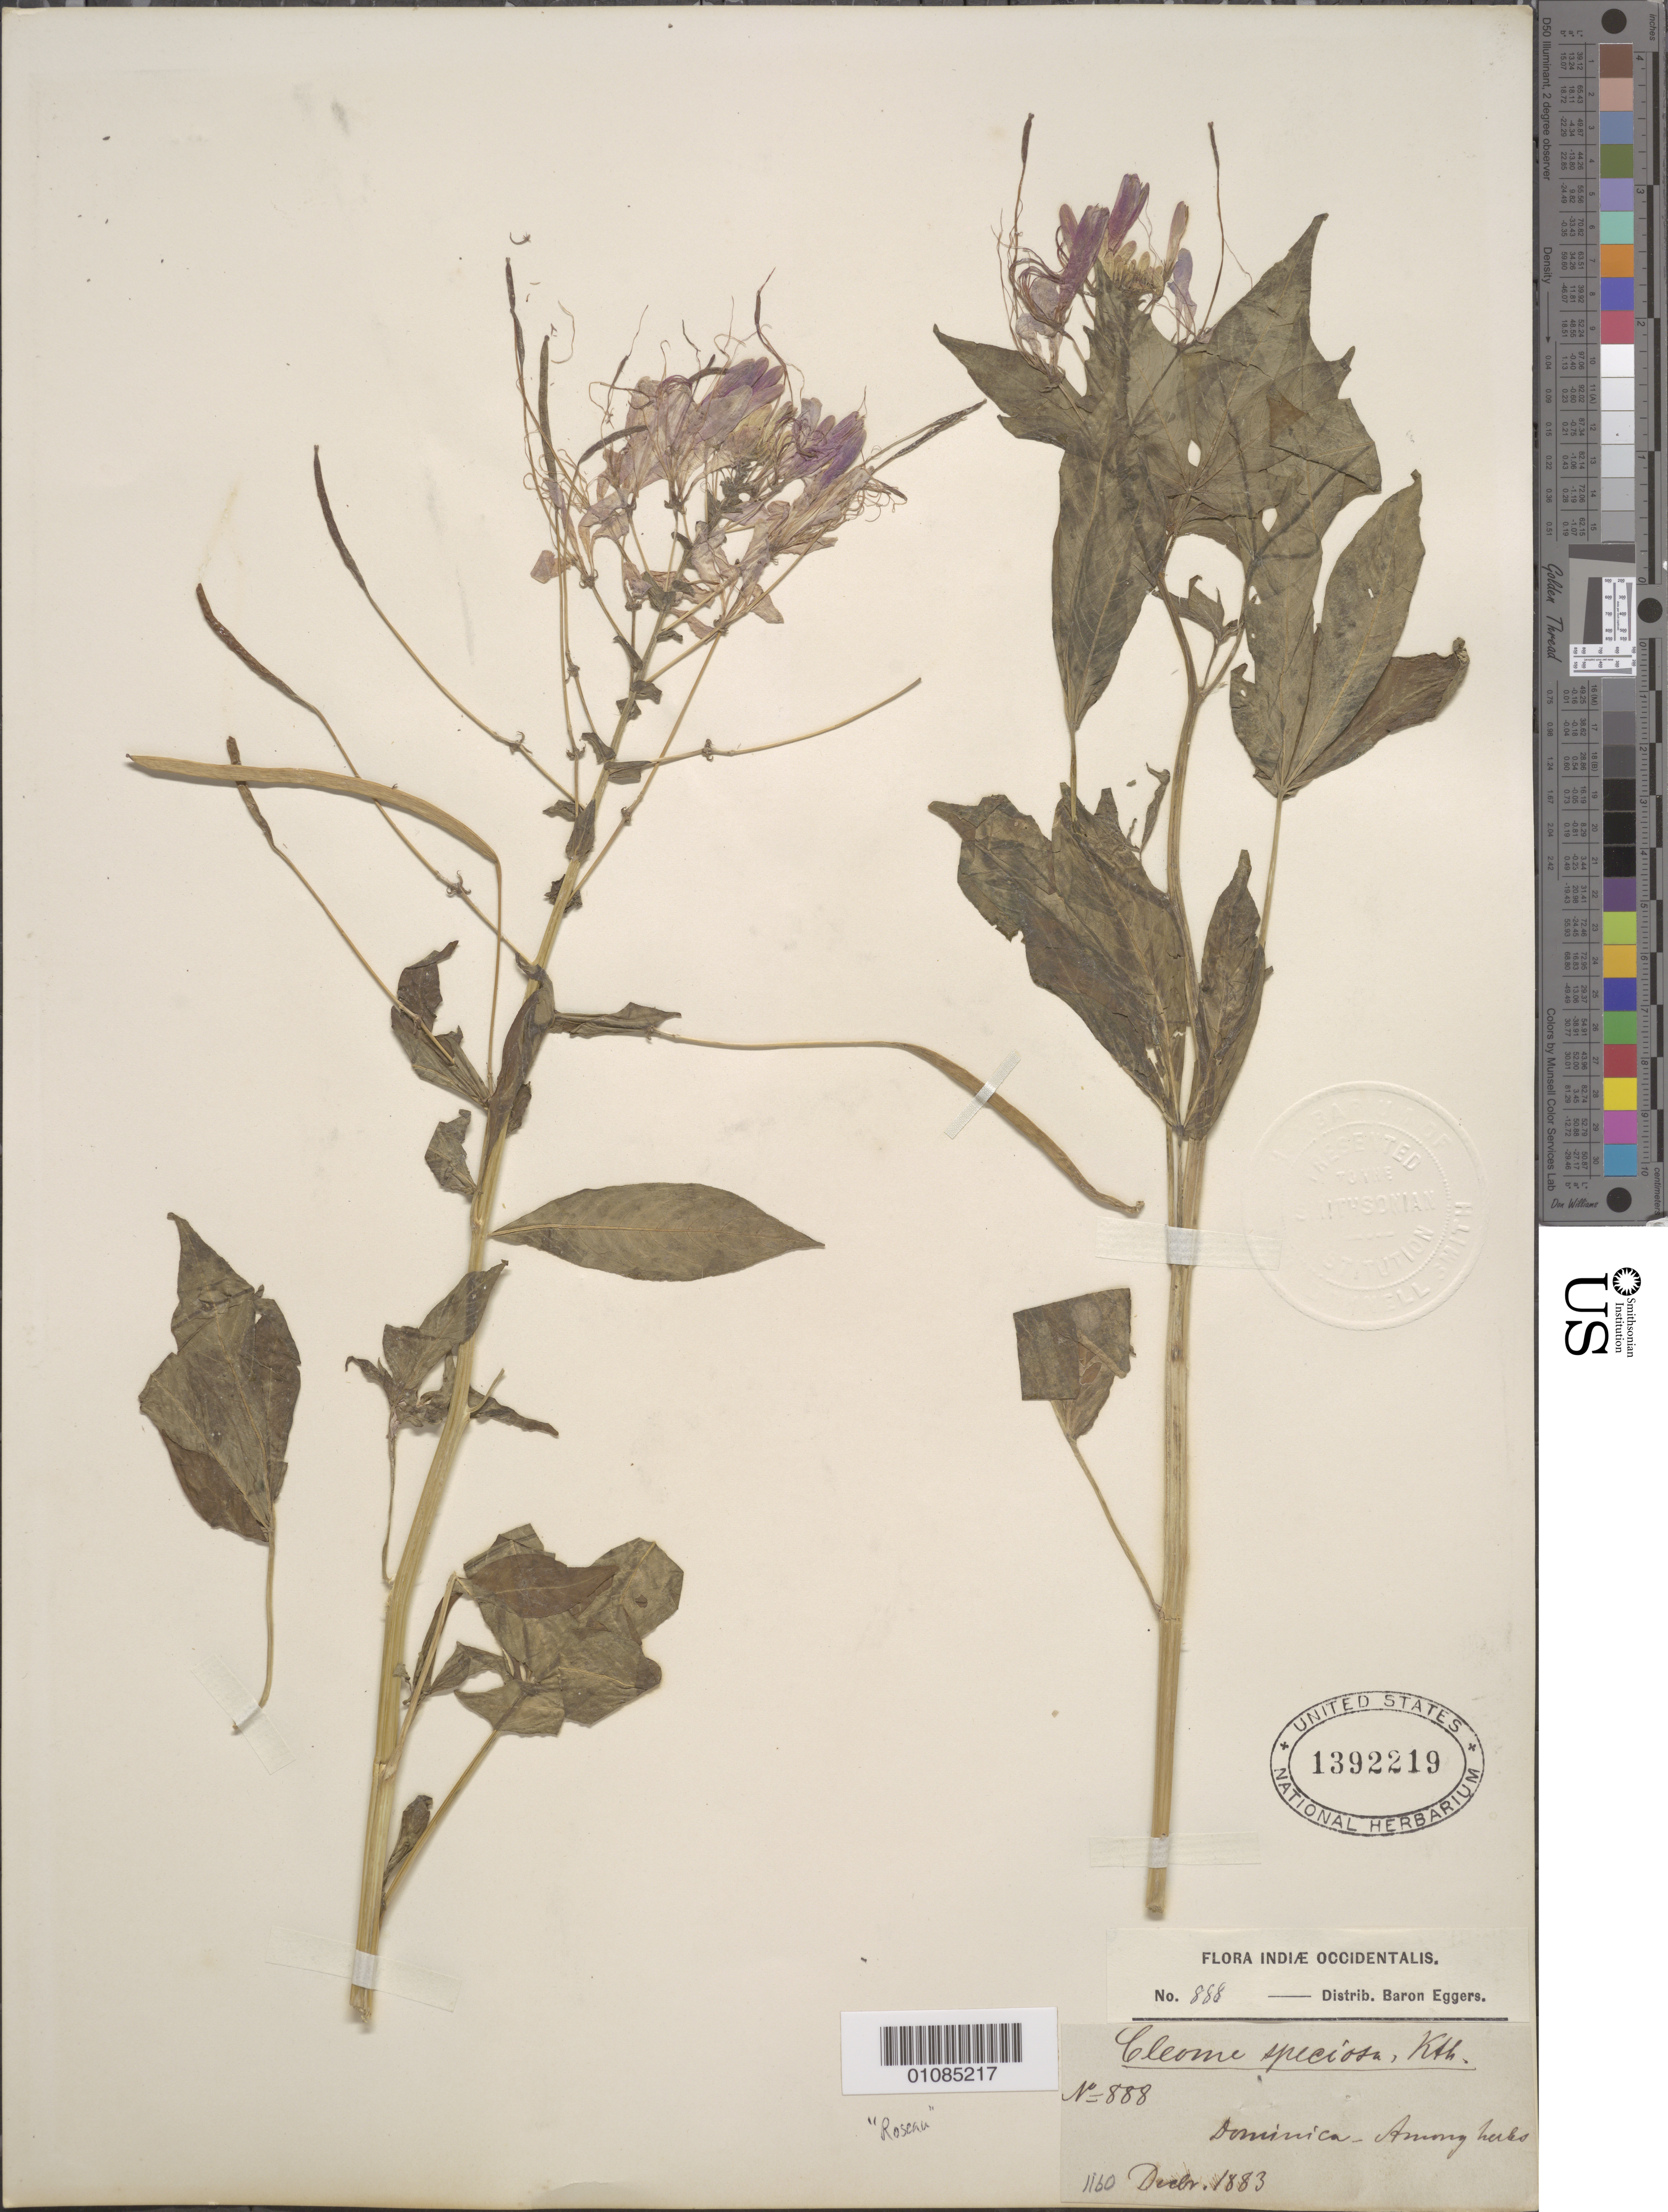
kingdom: Plantae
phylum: Tracheophyta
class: Magnoliopsida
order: Brassicales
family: Cleomaceae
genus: Cleoserrata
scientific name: Cleoserrata speciosa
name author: (Raf.) Iltis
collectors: H. F. A. von Eggers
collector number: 888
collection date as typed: Dec 1883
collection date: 1883-12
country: Dominica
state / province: St. George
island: Dominica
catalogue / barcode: US 1392219